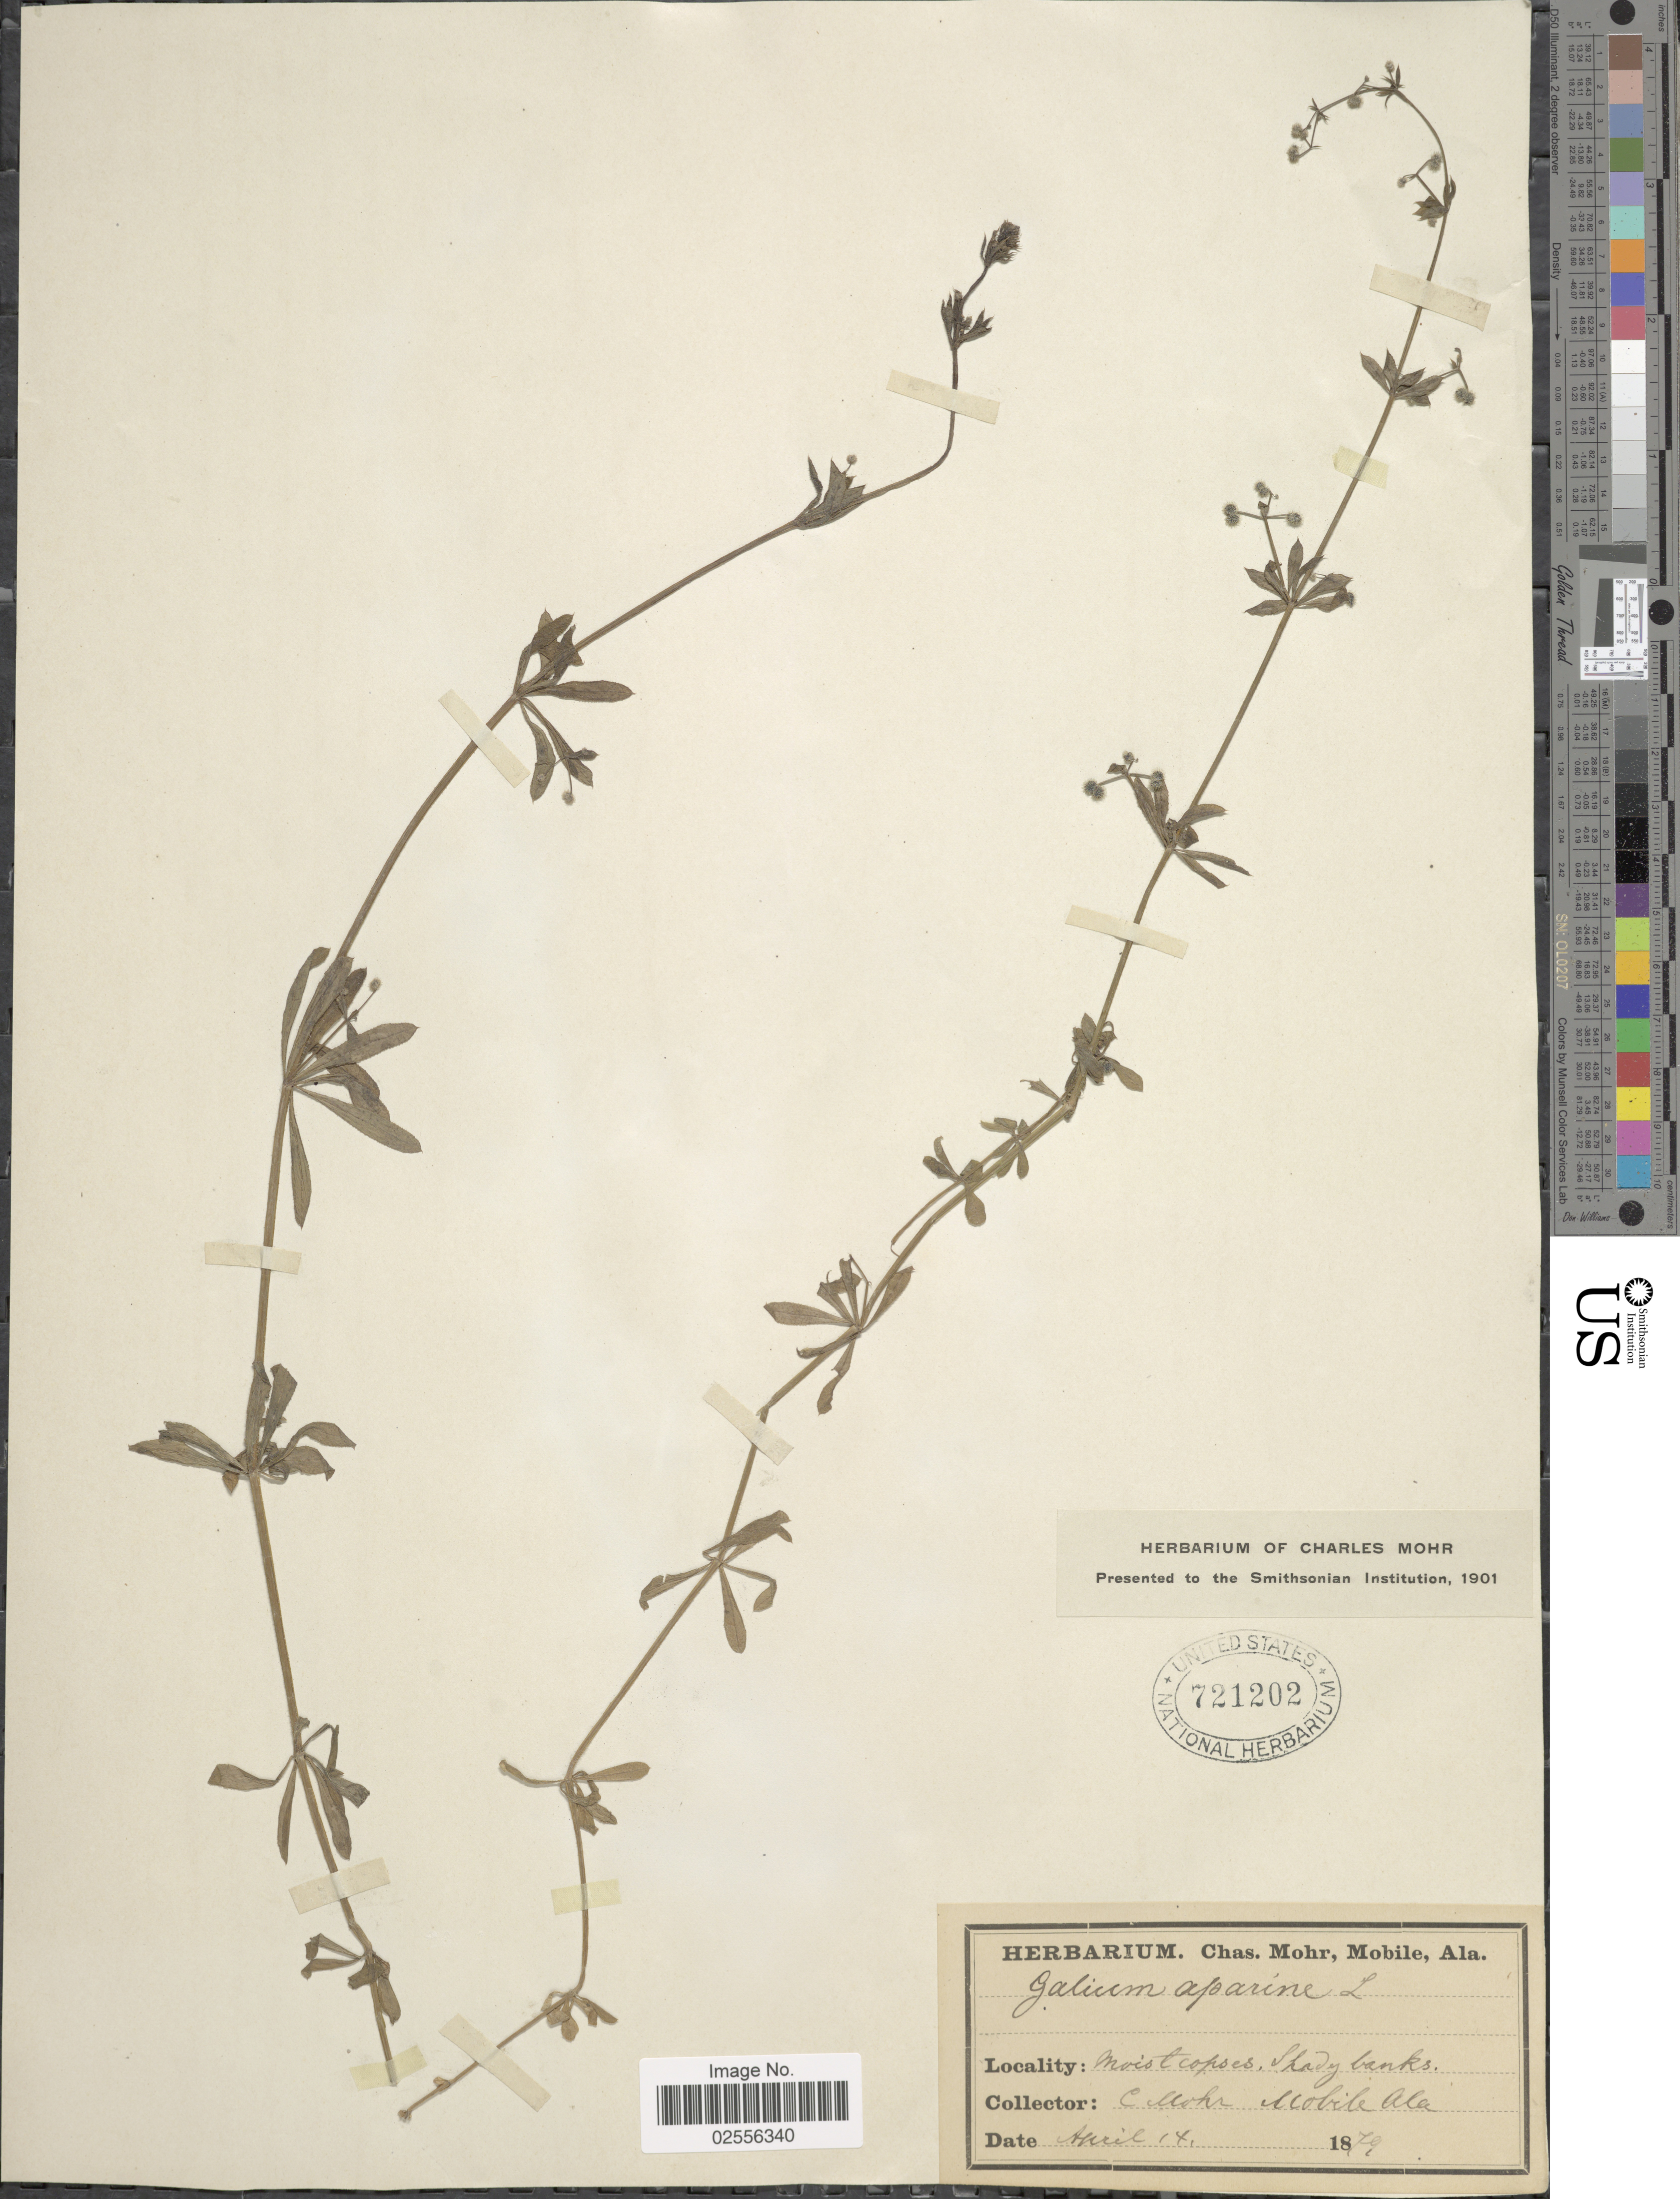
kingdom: Plantae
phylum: Tracheophyta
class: Magnoliopsida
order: Gentianales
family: Rubiaceae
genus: Galium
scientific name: Galium aparine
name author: L.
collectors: C. T. Mohr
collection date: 1879-04-14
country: United States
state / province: Alabama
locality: Mobile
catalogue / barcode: US 721202